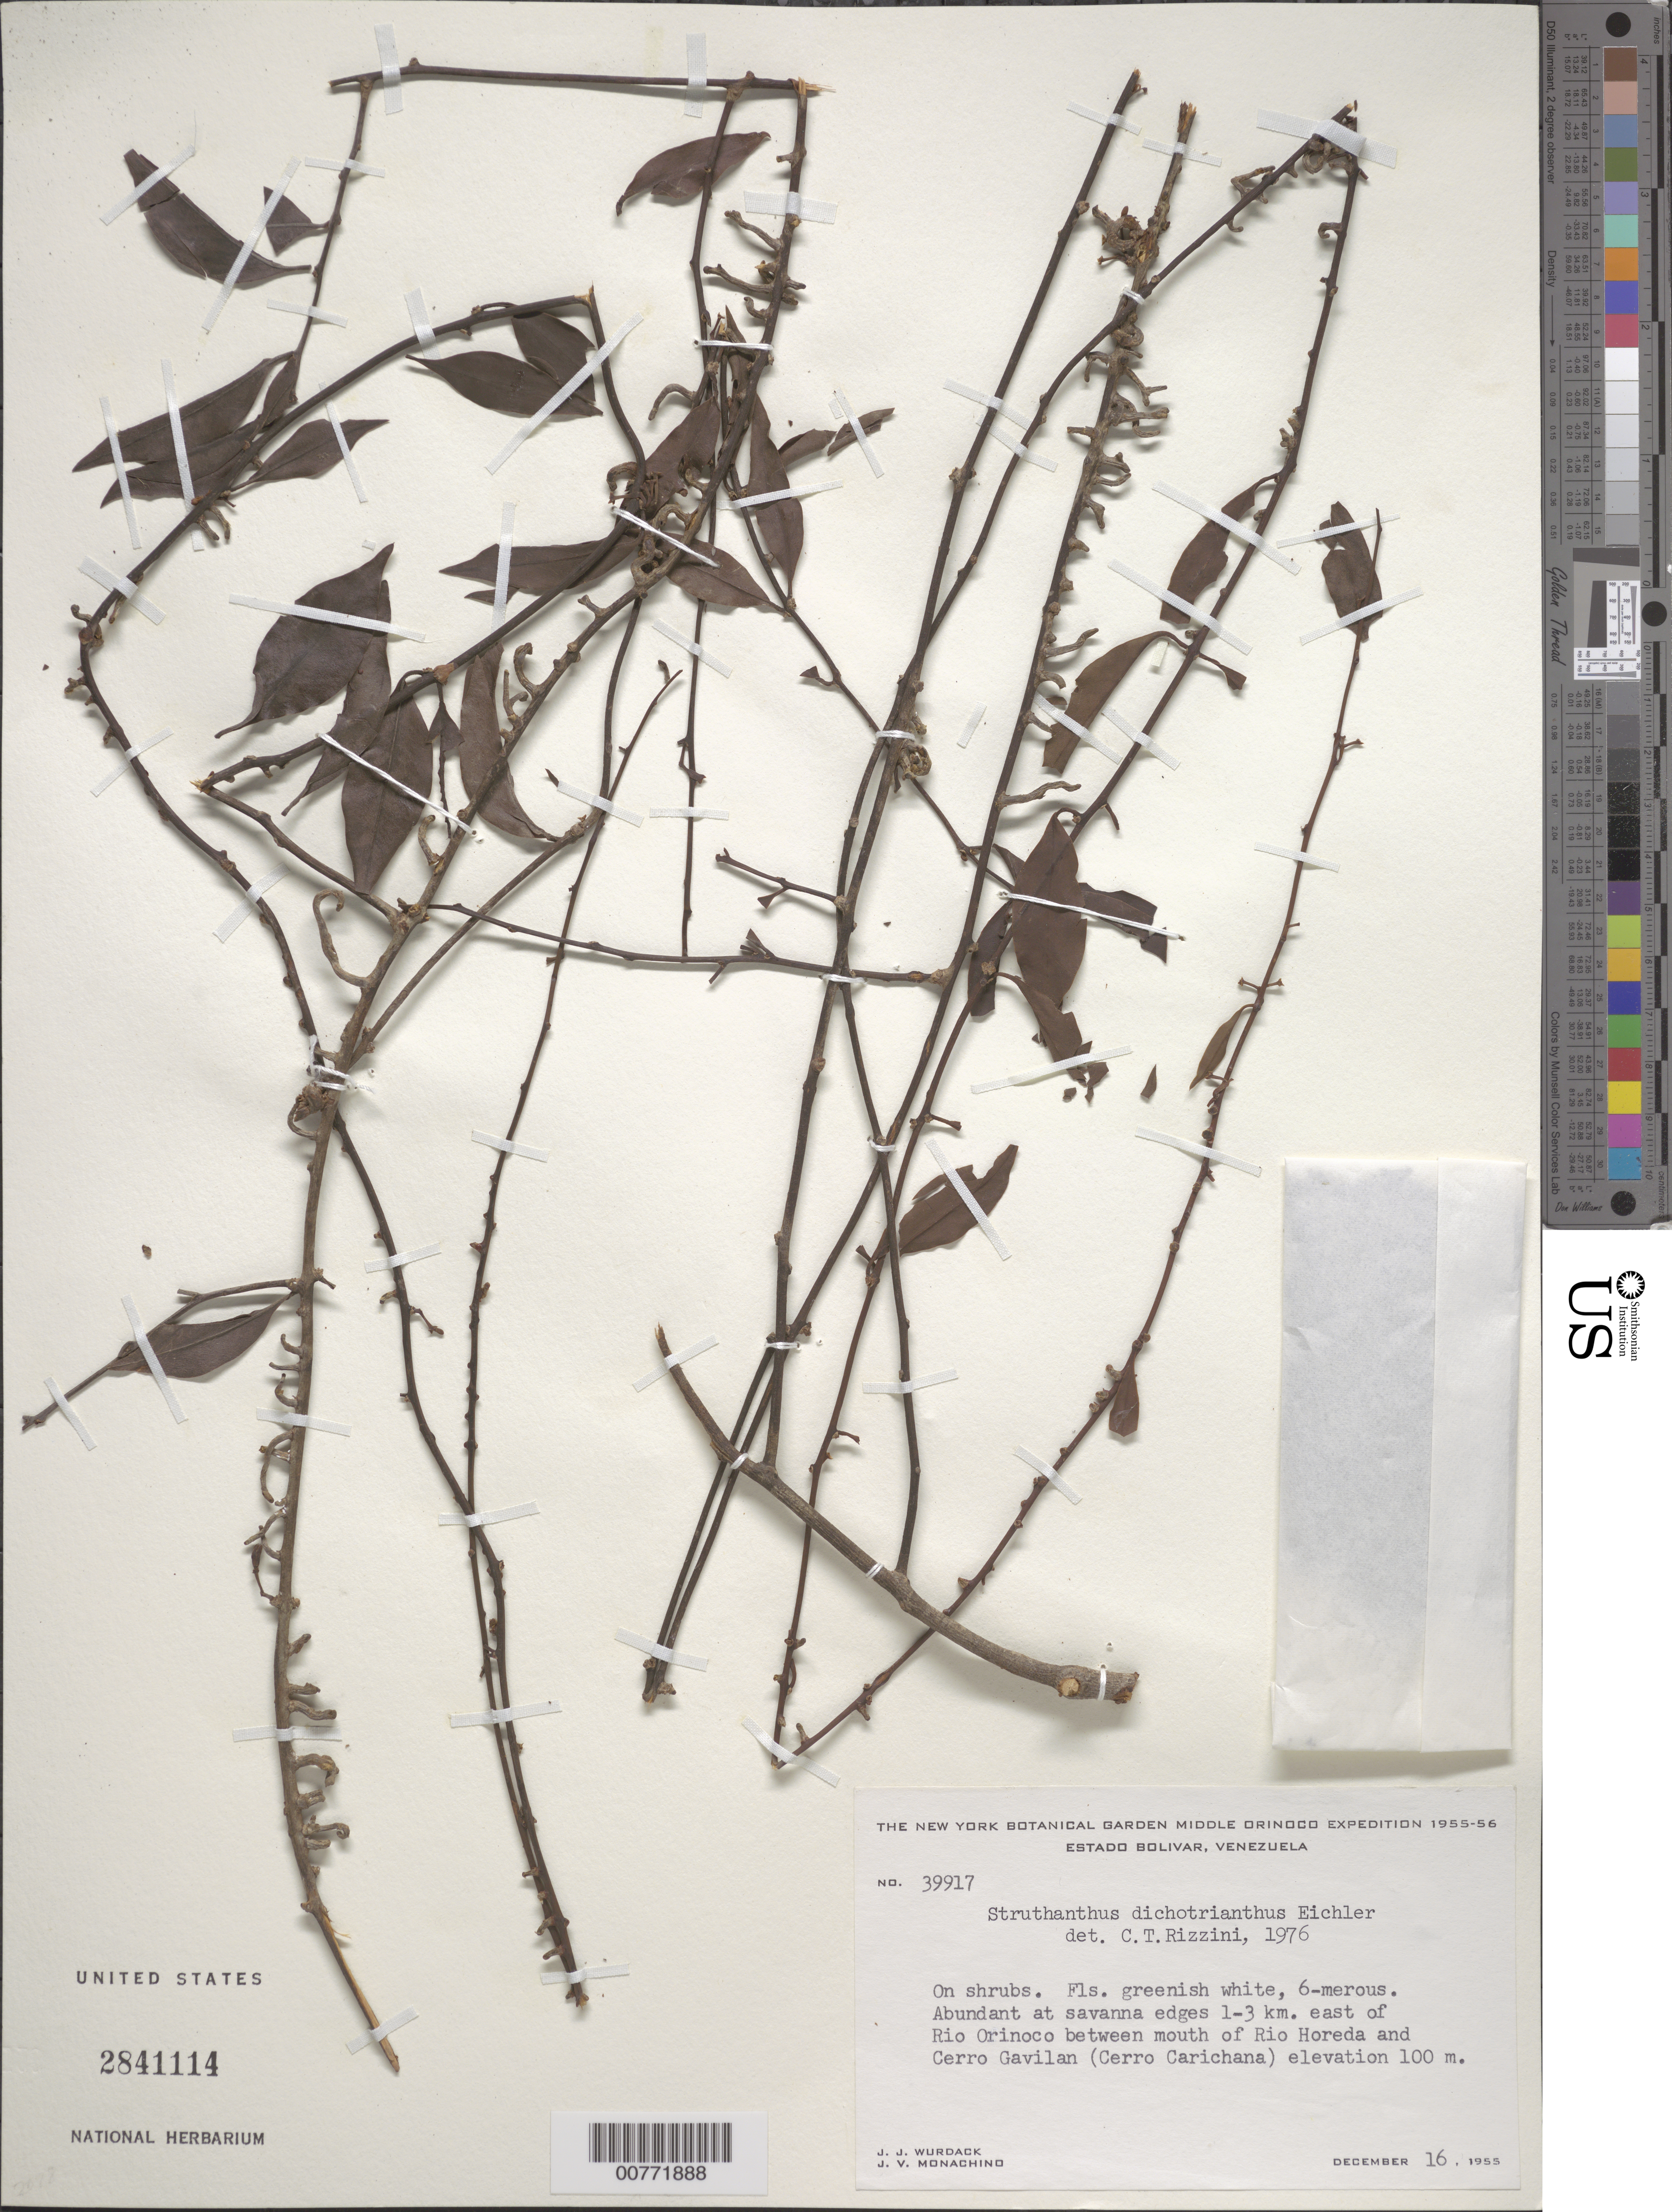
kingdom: Plantae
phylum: Tracheophyta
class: Magnoliopsida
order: Santalales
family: Loranthaceae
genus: Struthanthus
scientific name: Struthanthus dichotrianthus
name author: Eichler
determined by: Rizzini, Carlos T.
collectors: J. J. Wurdack & J. V. Monachino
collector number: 39917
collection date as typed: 16-Dec-55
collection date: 1955-12-16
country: Venezuela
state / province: Bolívar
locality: Río Orinoco, 1-3 km E of, between mouth of Río Horeda & Cerro Gavilan (Cerro Carichana)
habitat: Savanna edges, on shrubs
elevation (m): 100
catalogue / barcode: US 2841114